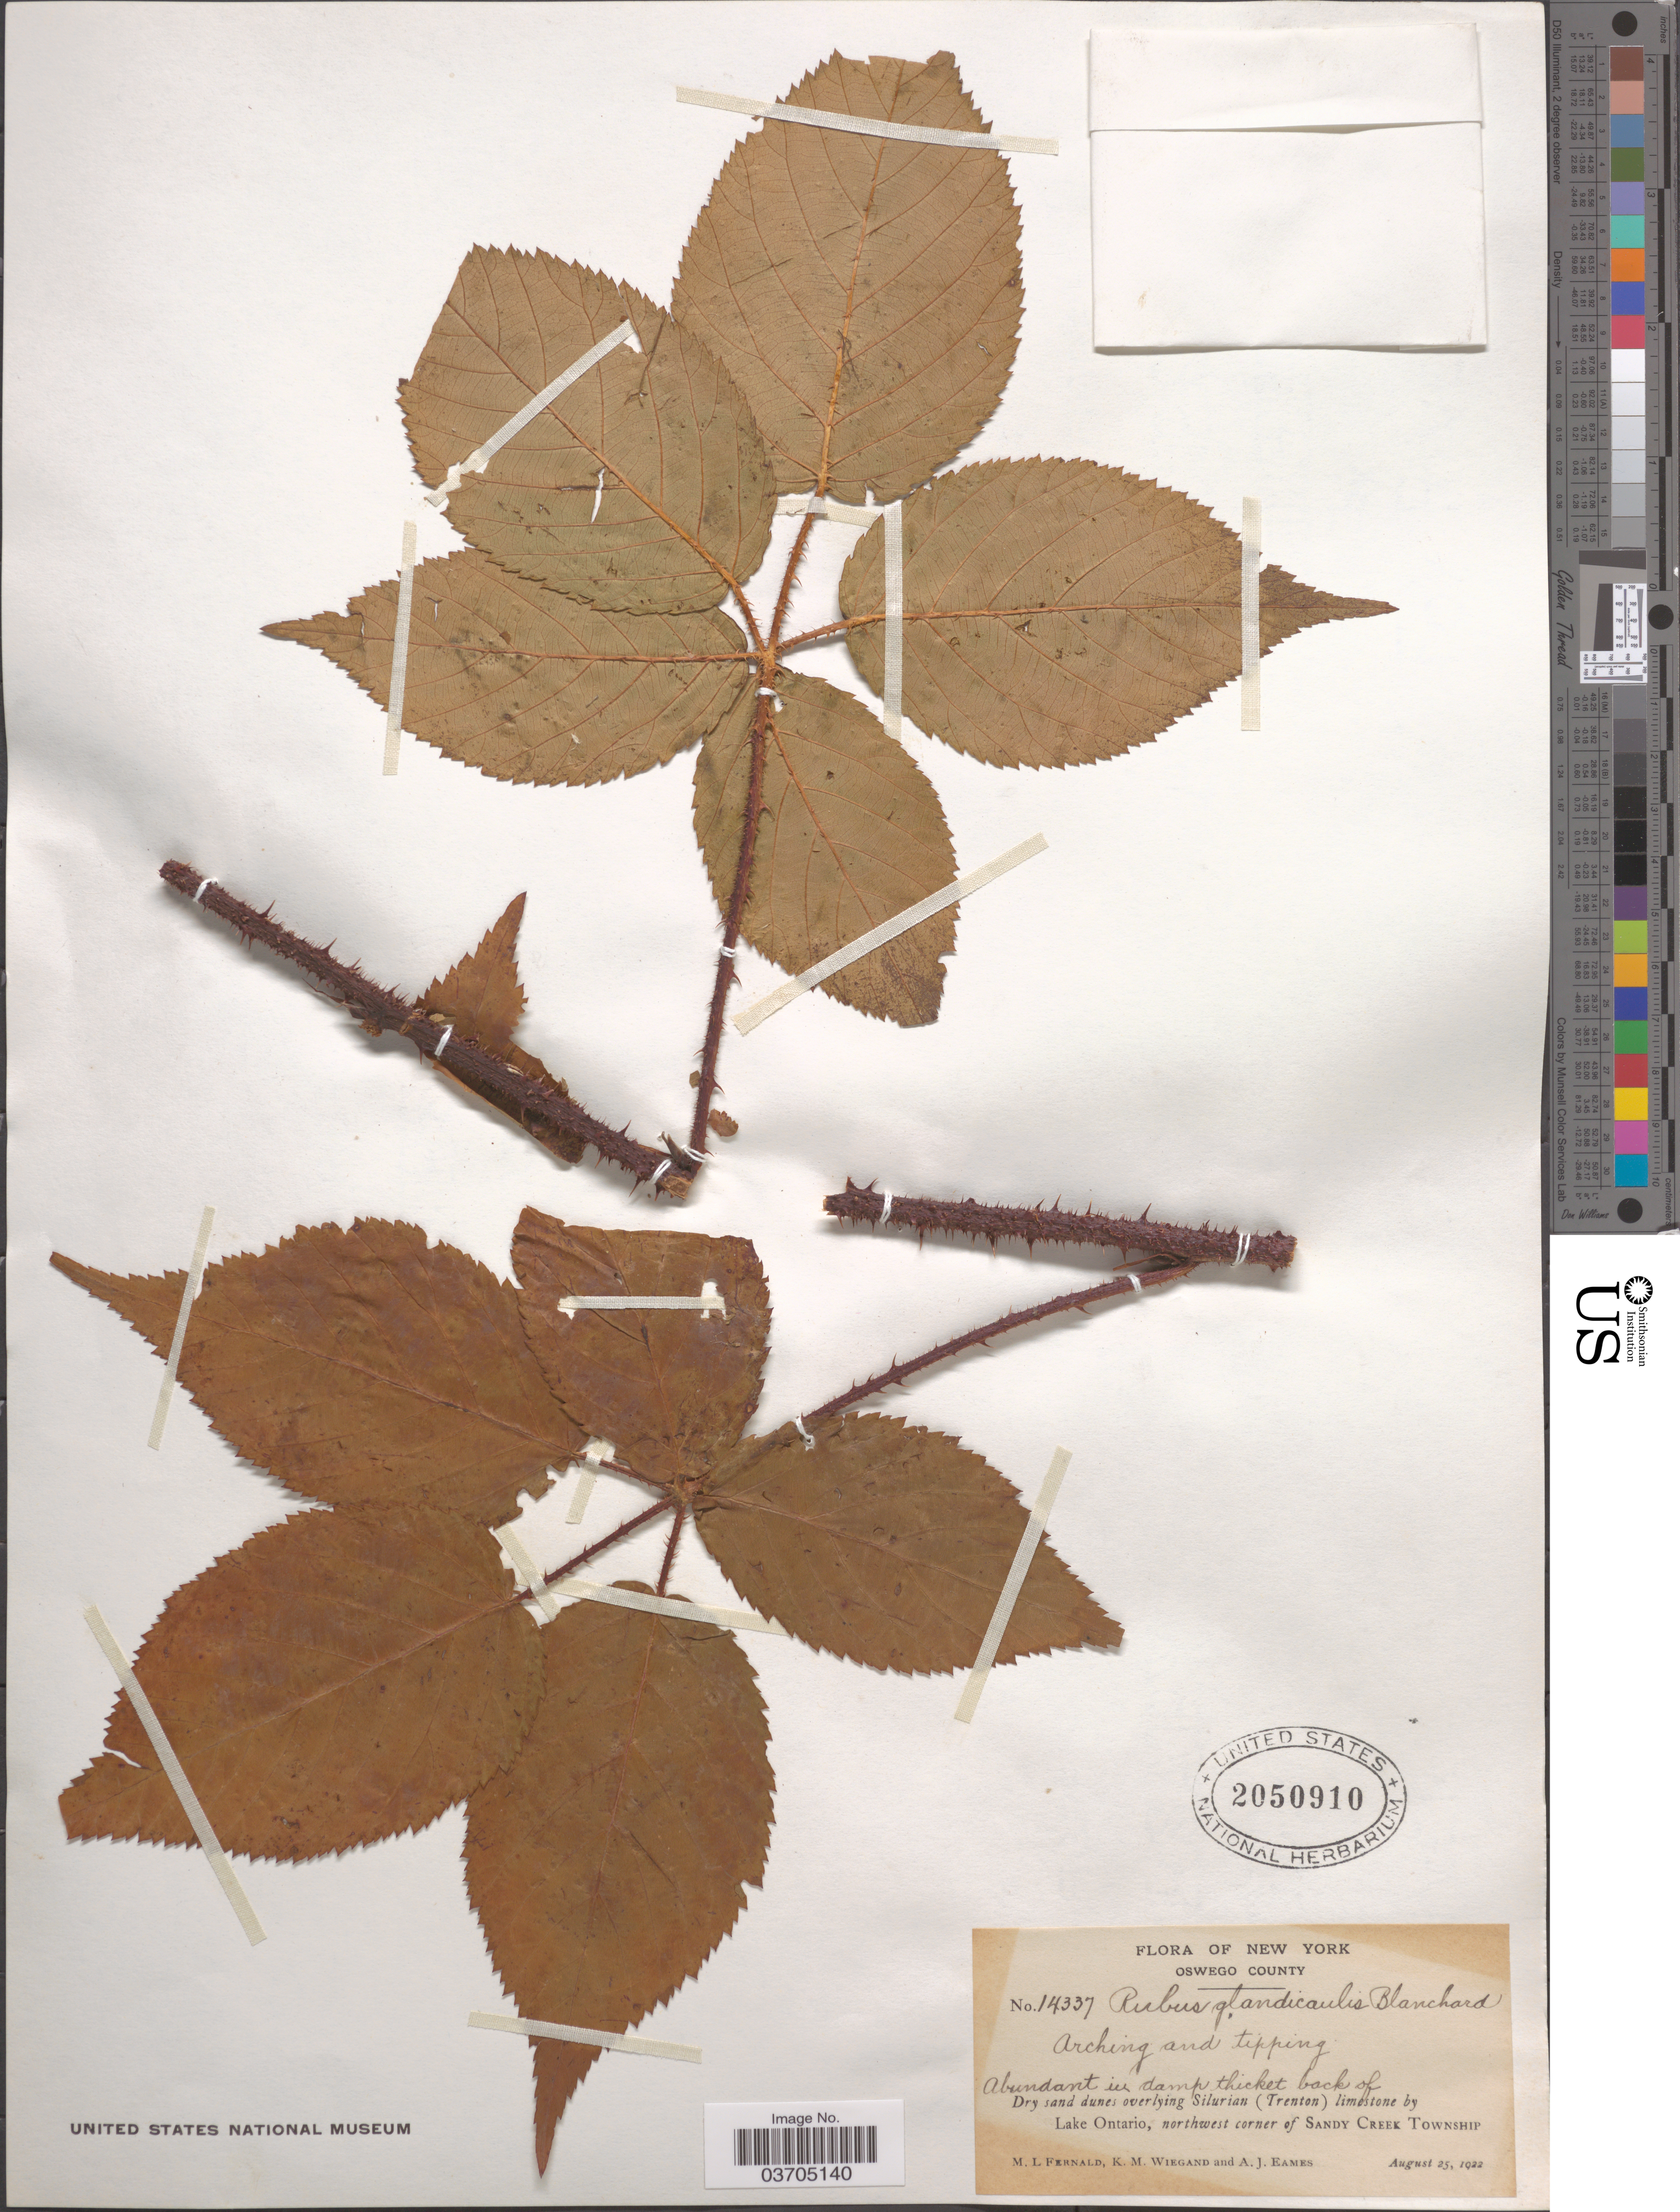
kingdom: Plantae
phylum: Tracheophyta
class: Magnoliopsida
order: Rosales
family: Rosaceae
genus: Rubus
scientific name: Rubus glandicaulis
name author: Blanch.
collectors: M. L. Fernald, K. M. Wiegand & A. J. Eames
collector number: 14337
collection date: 1922-08-25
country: United States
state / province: New York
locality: Oswego County. Lake Ontario, northwest corner of Sandy Creek Township.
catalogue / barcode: US 2050910